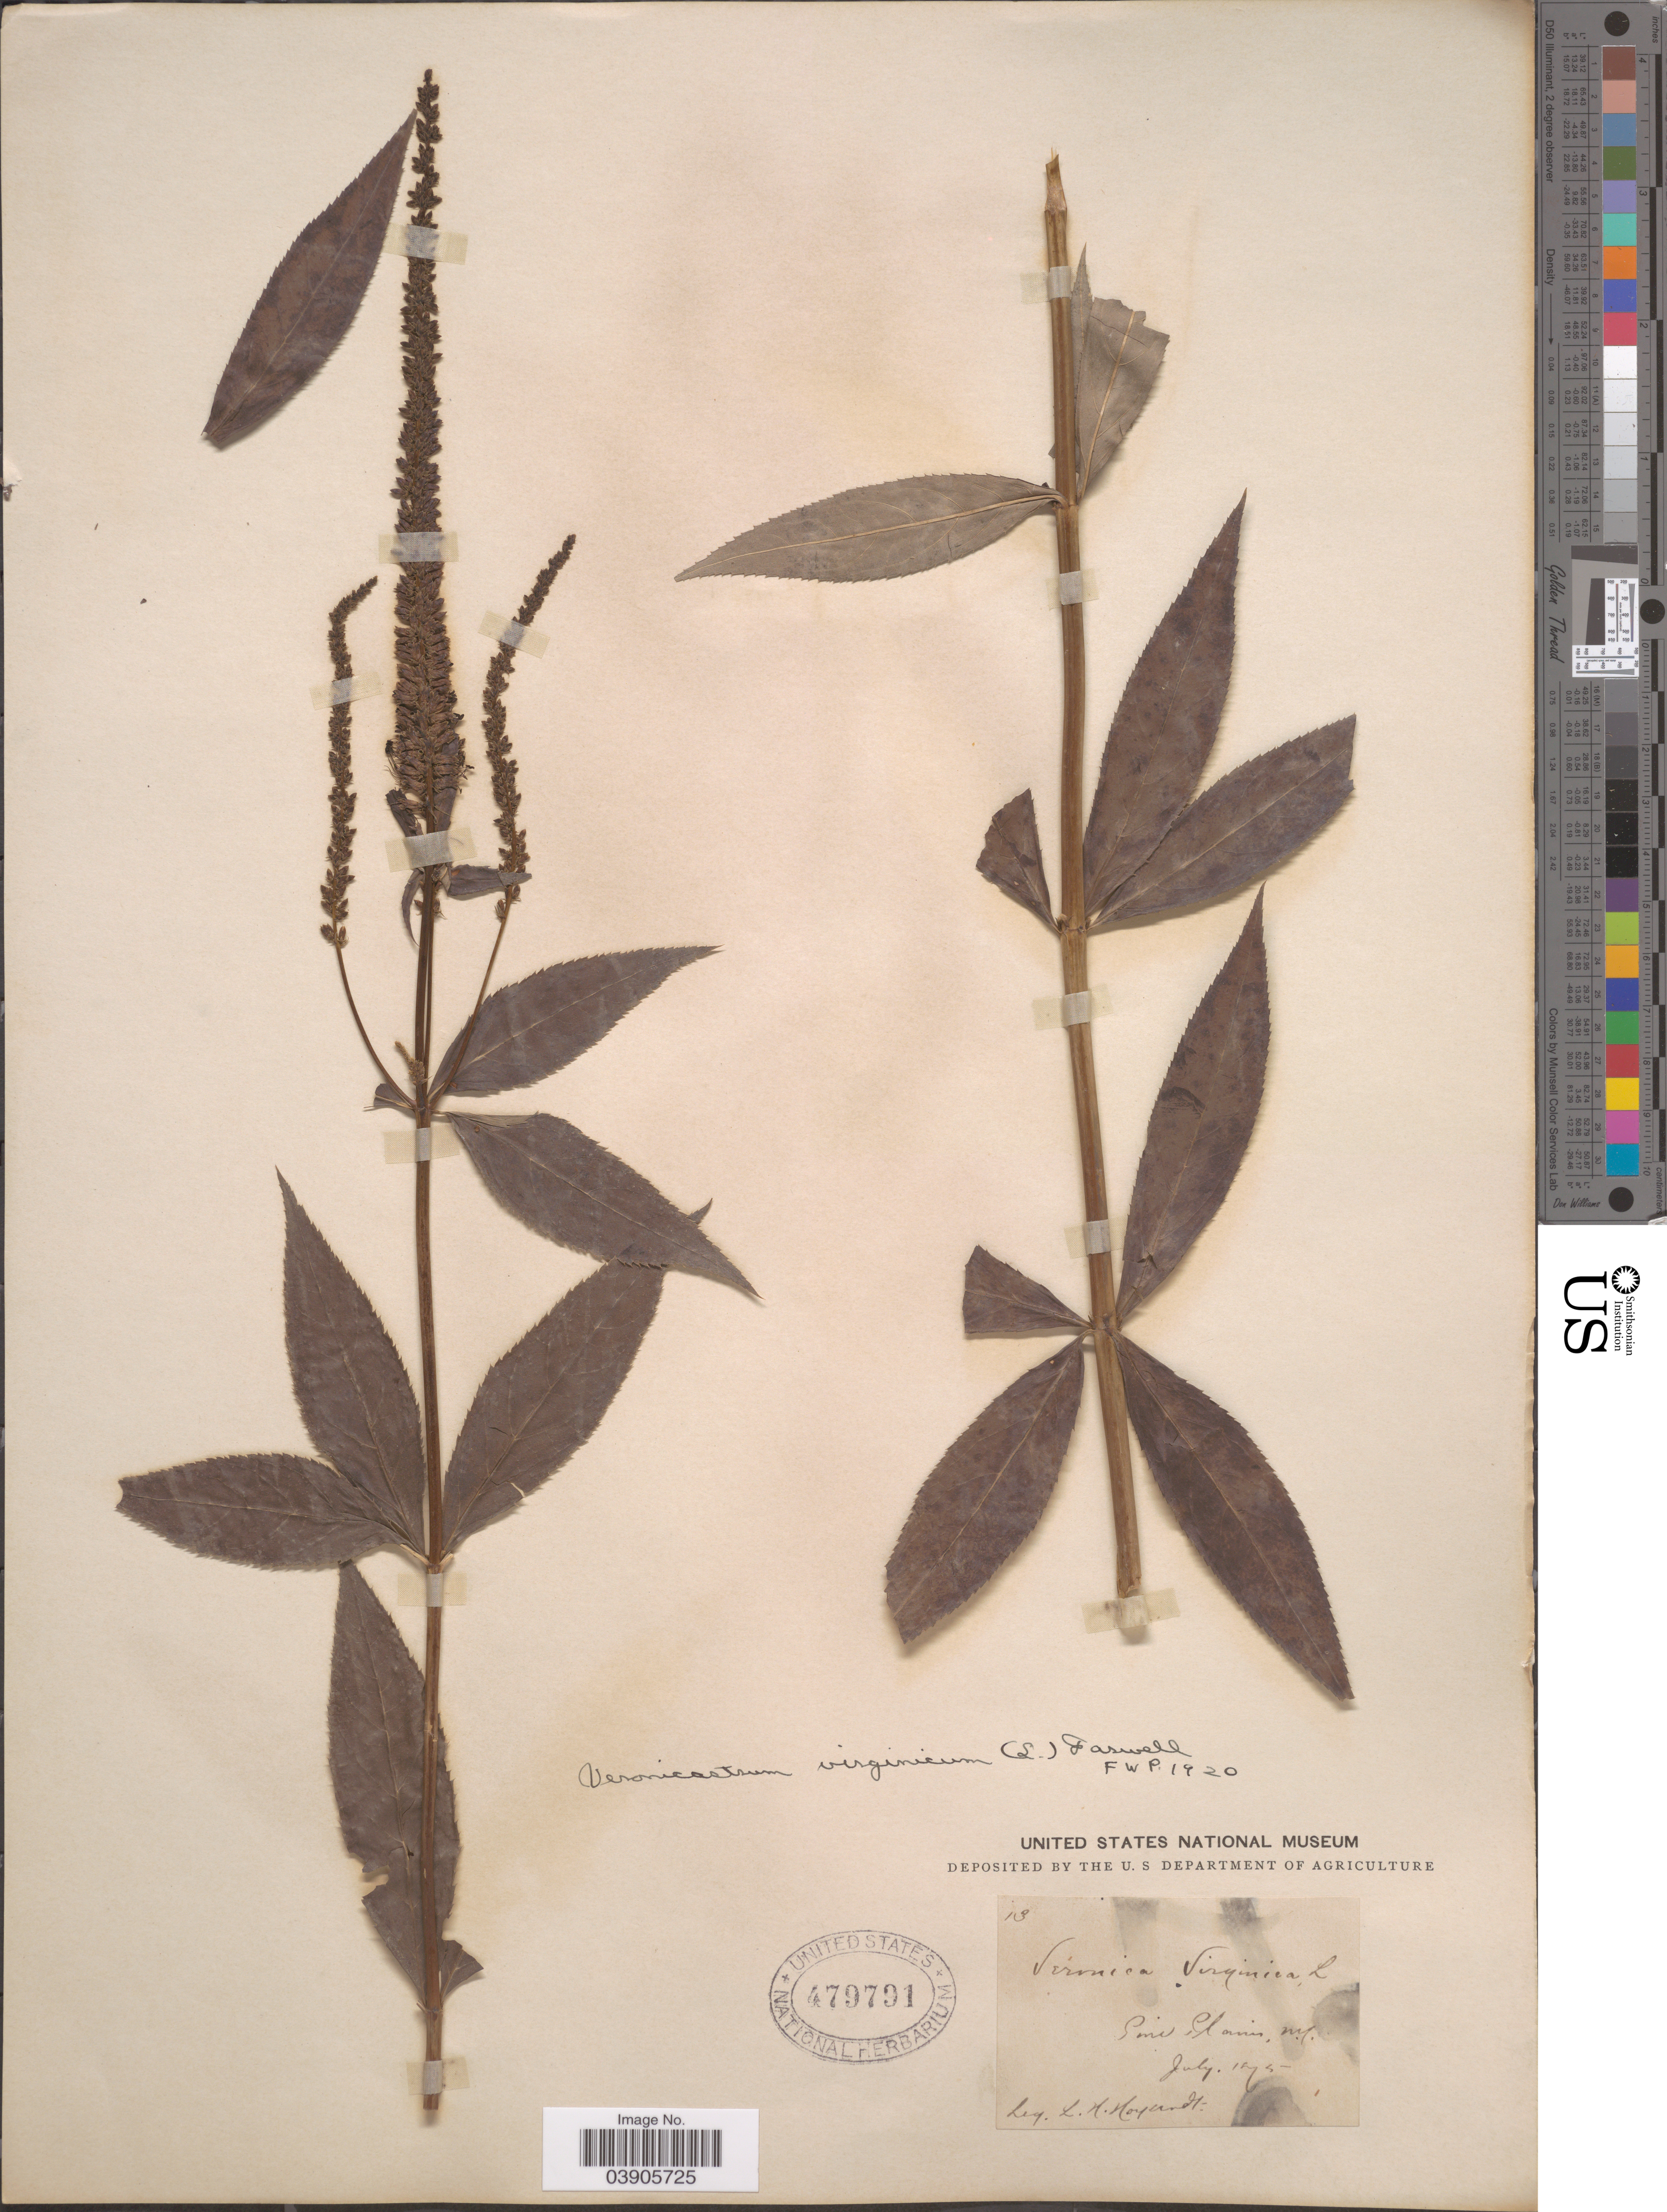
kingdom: Plantae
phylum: Tracheophyta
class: Magnoliopsida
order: Lamiales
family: Plantaginaceae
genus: Veronicastrum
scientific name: Veronicastrum virginicum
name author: (L.) Farw.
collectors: L. Hoysradt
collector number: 13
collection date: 1895-07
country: United States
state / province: New York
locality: Pine Plains.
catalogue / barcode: US 479791